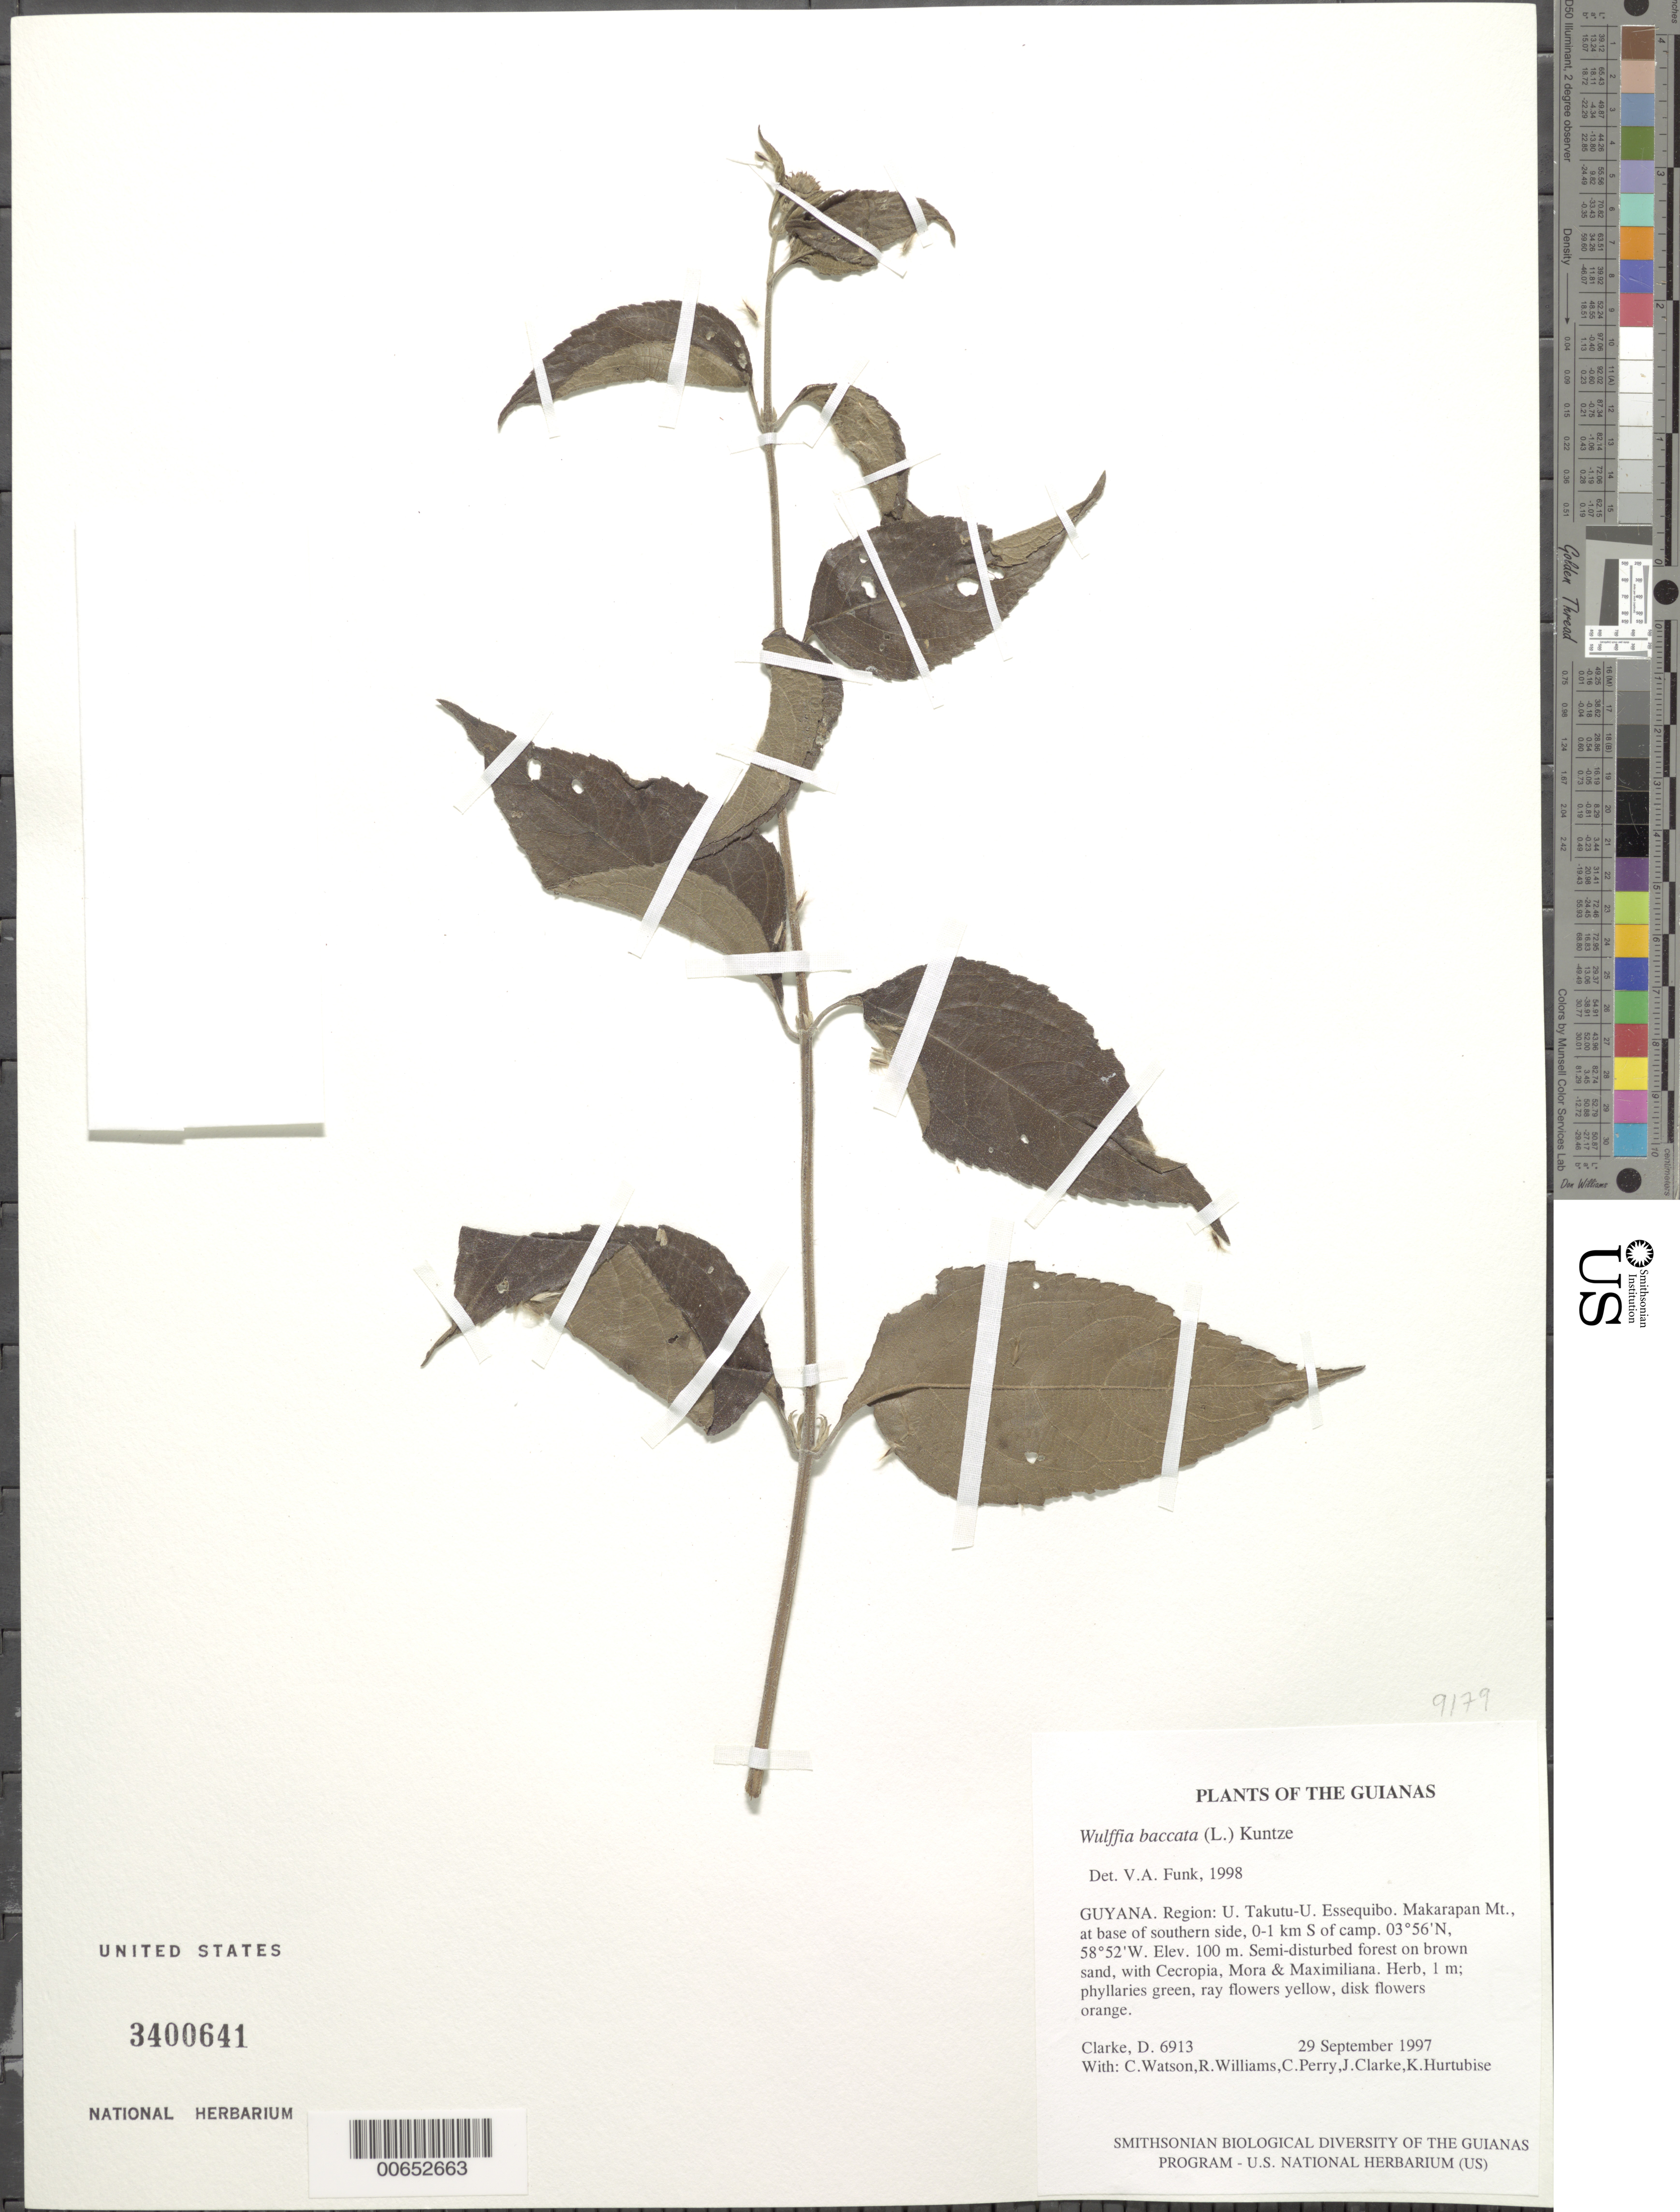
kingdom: Plantae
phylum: Tracheophyta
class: Magnoliopsida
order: Asterales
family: Asteraceae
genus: Wulffia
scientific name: Wulffia baccata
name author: (L. f.) Kuntze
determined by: Funk, Vicki A., (BOT), Smithsonian Institution - National Museum of Natural History (UNITED STATES)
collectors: H. D. Clarke, C. Watson, R. Williams, C. Perry, J. Clarke & K. Hurtubise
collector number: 6913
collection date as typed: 29 September 1997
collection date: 1997-09-29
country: Guyana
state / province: U. Takutu-U. Essequibo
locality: Makarapan Mt., at base of southern side, 0-1 km S of camp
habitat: Semi-disturbed forest on brown sand, with Cecropia, Mora & Maximiliana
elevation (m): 100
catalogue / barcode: US 3400641